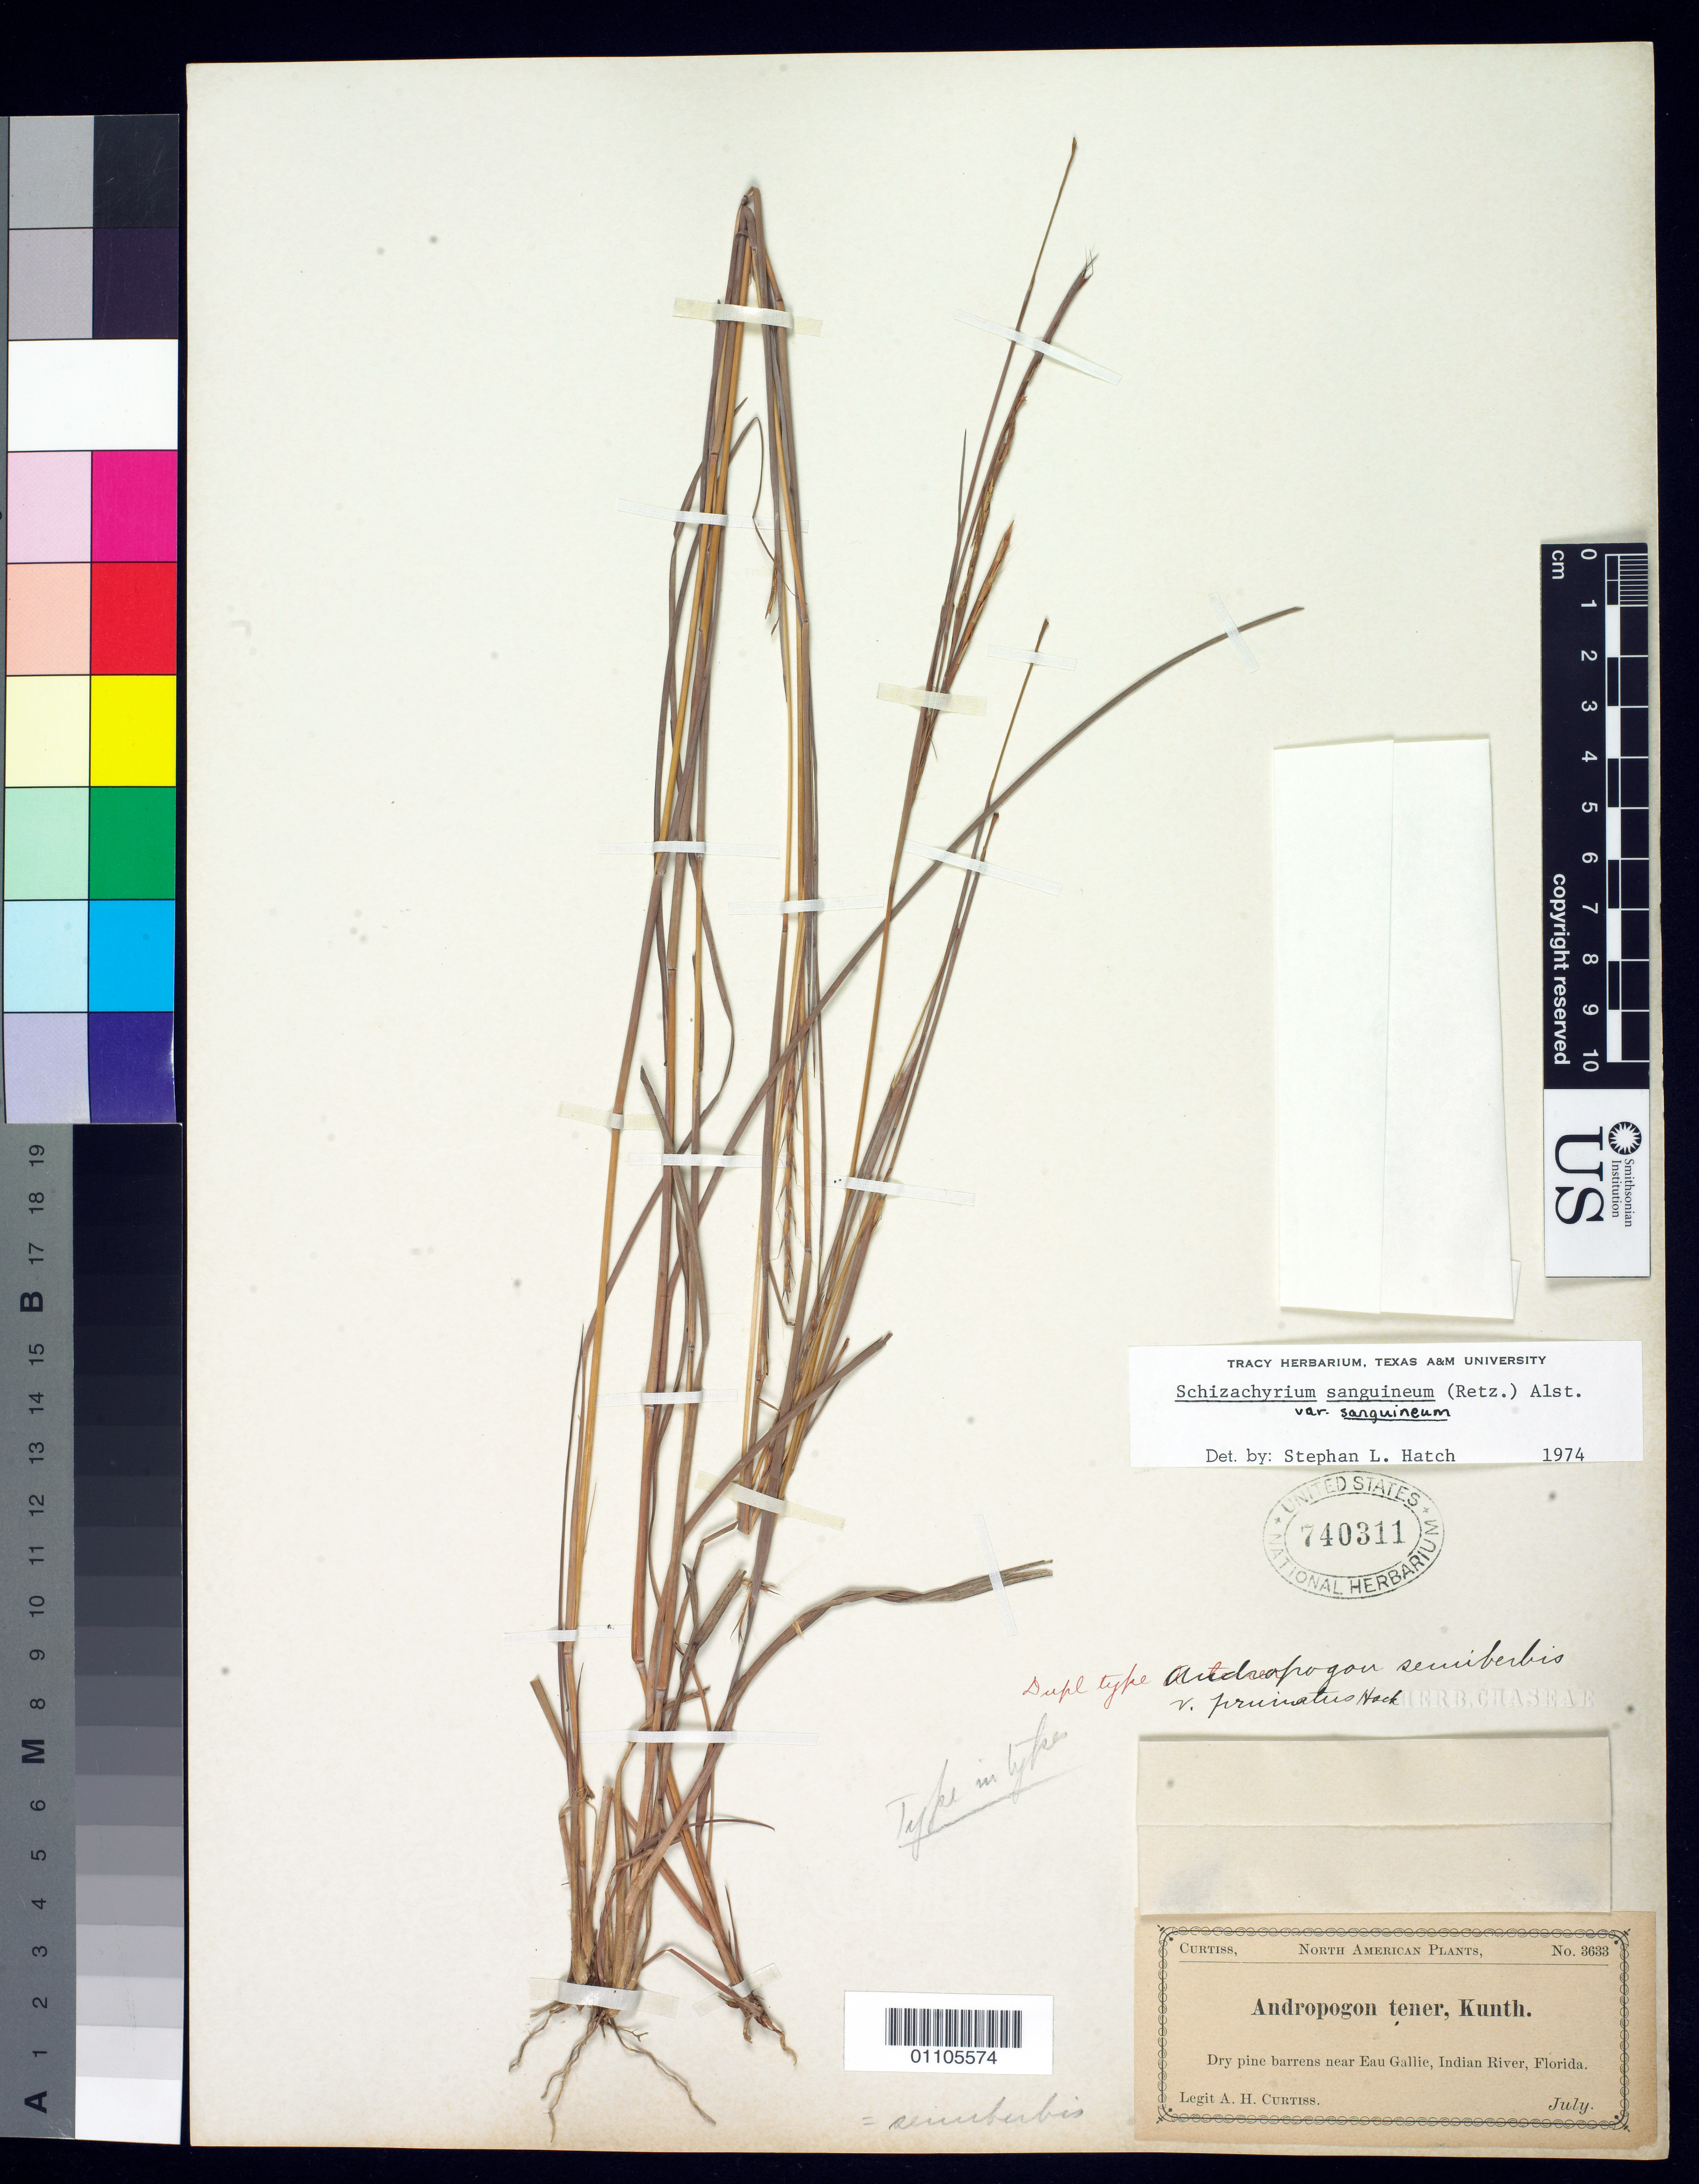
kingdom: Plantae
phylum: Tracheophyta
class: Liliopsida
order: Poales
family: Poaceae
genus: Andropogon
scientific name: Andropogon semiberbis subvar. pruinatus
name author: Hack. in A. DC.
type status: Type Collection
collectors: A. H. Curtiss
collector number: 3633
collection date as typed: Jul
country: United States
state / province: Florida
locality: Dry pine barrens near Eau Gallie, Indian River, Florida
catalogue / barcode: US 740311